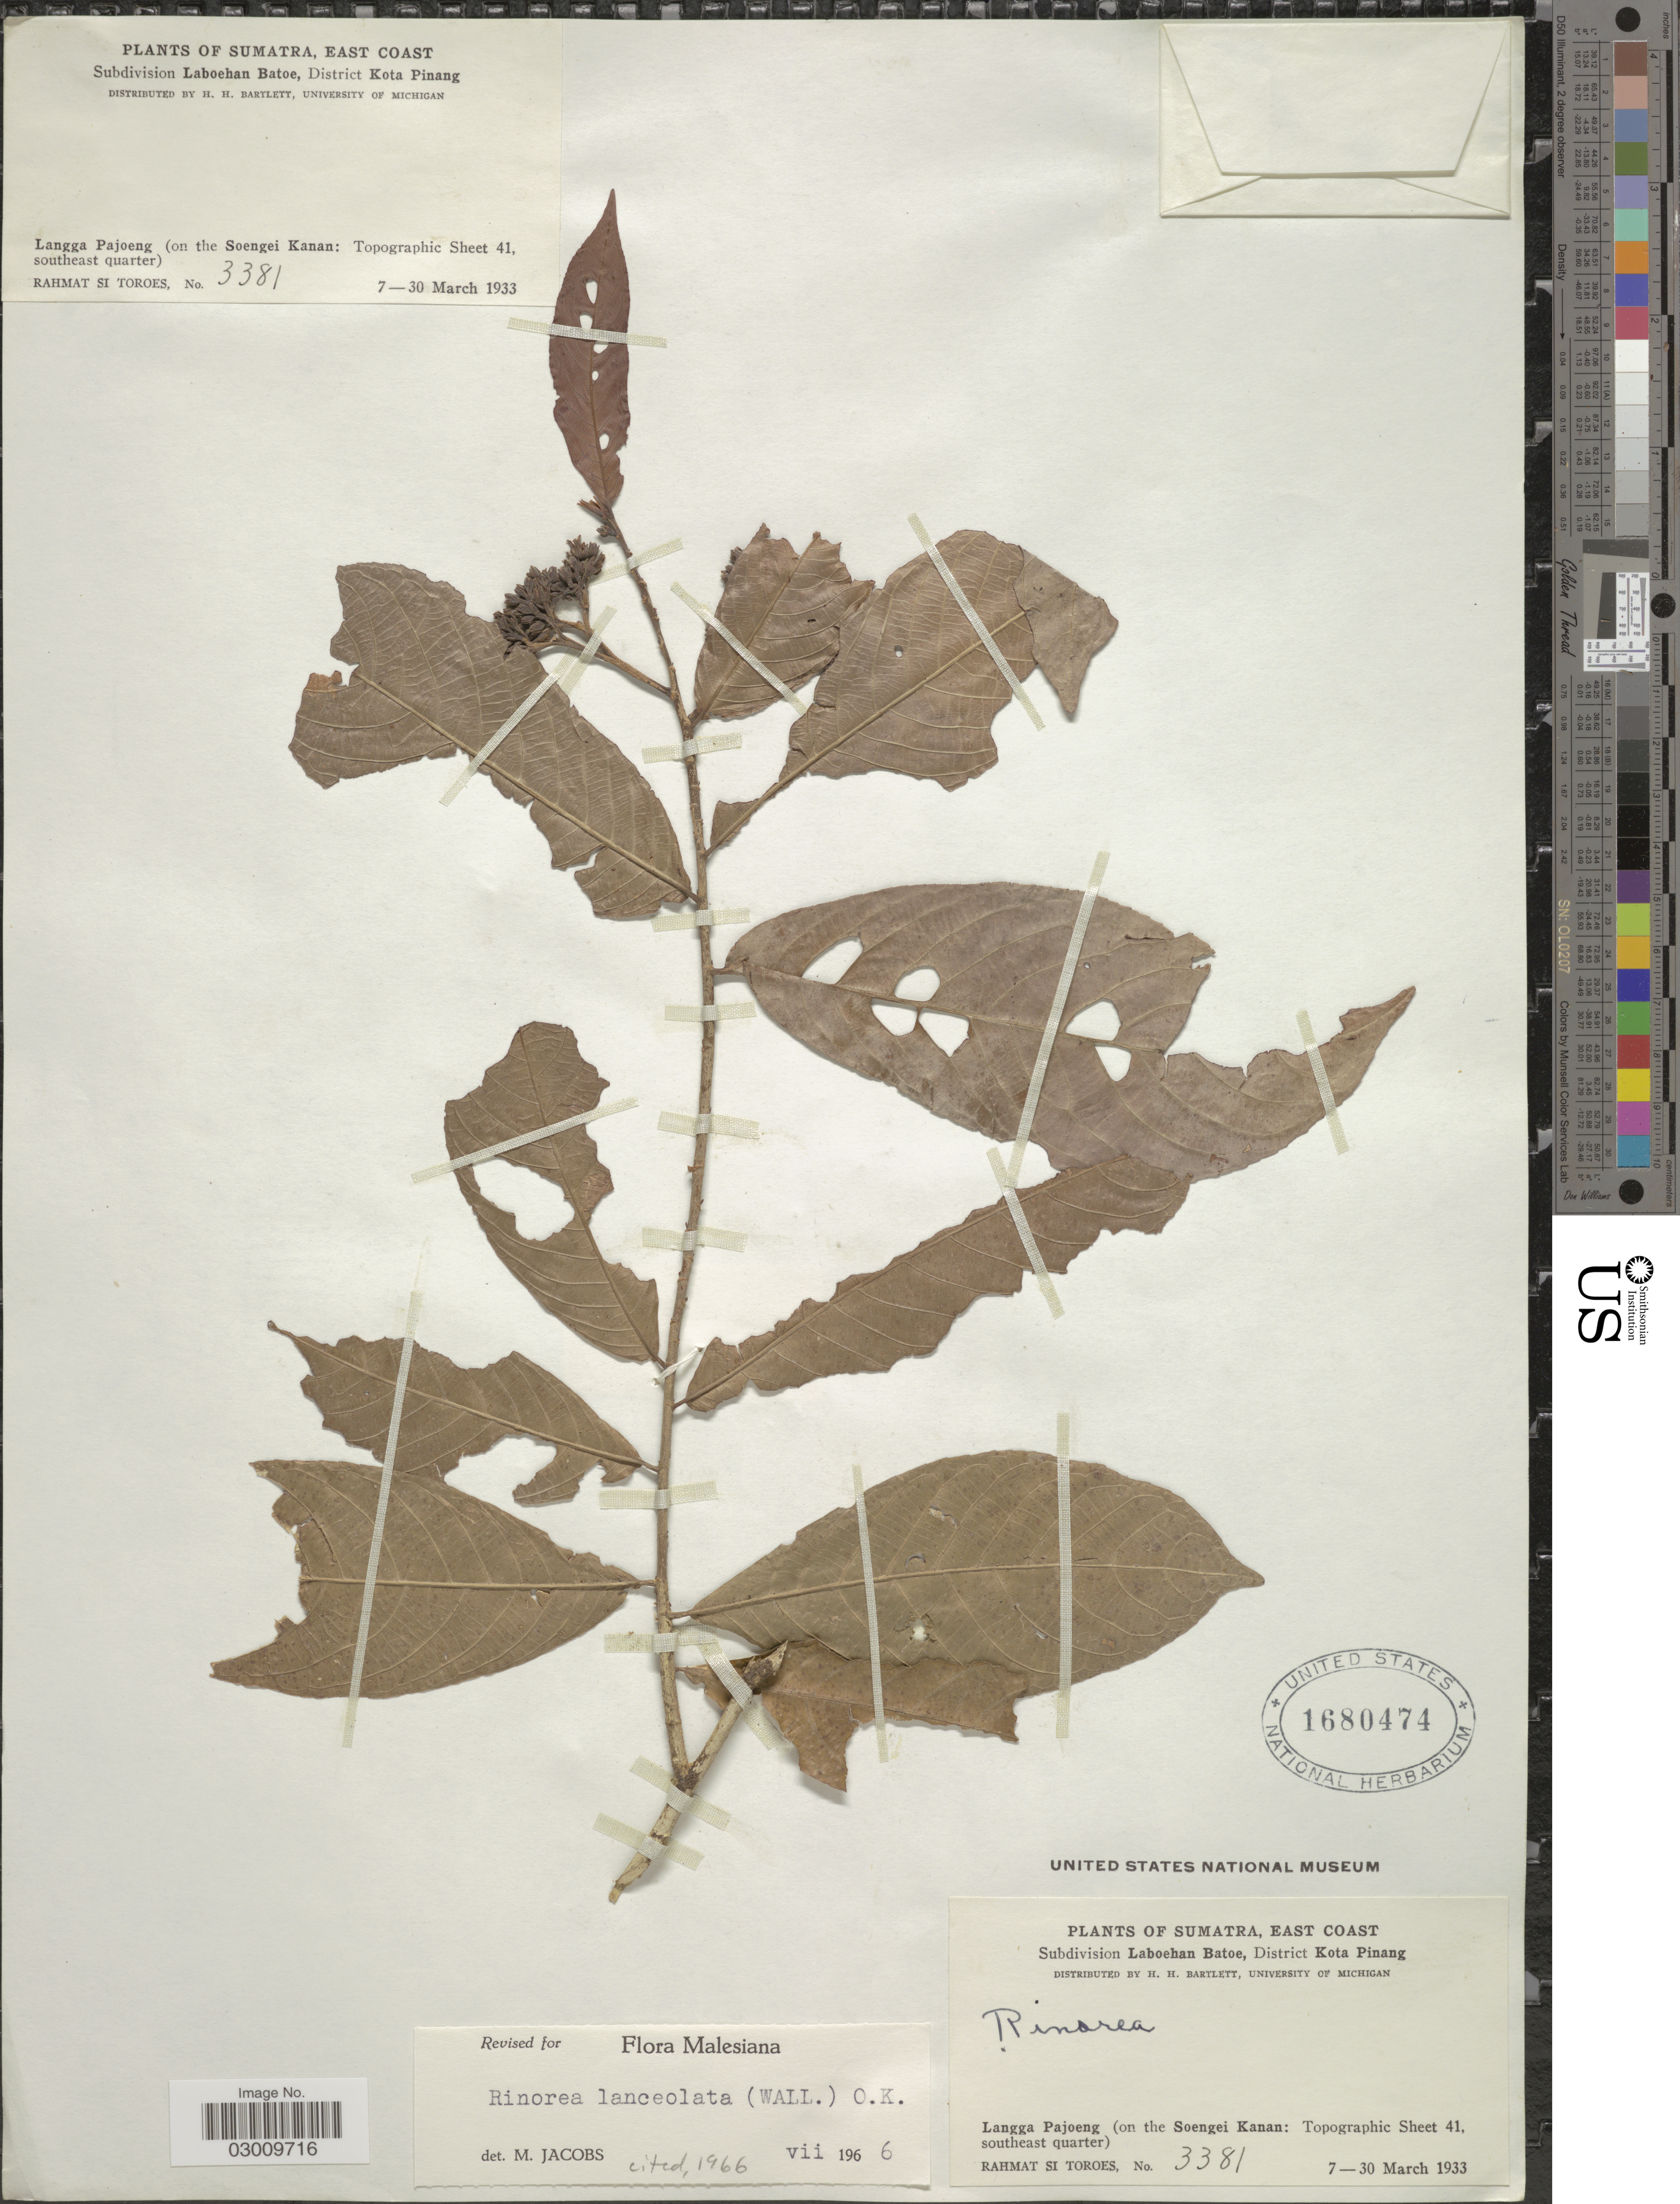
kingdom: Plantae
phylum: Tracheophyta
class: Magnoliopsida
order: Malpighiales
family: Violaceae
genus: Rinorea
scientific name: Rinorea lanceolata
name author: (Wall.) Kuntze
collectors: Rahmat Si Boeea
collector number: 3381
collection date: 1933-03-07/1933-03-30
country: Indonesia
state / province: Sumatra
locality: East Coast. Subdivision Laboehan Batoe, District Kota Pinang. Langga Pajoeng (on the Soengei Kanan, Topographic Sheet 41, southeast quarter).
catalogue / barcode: US 1680474